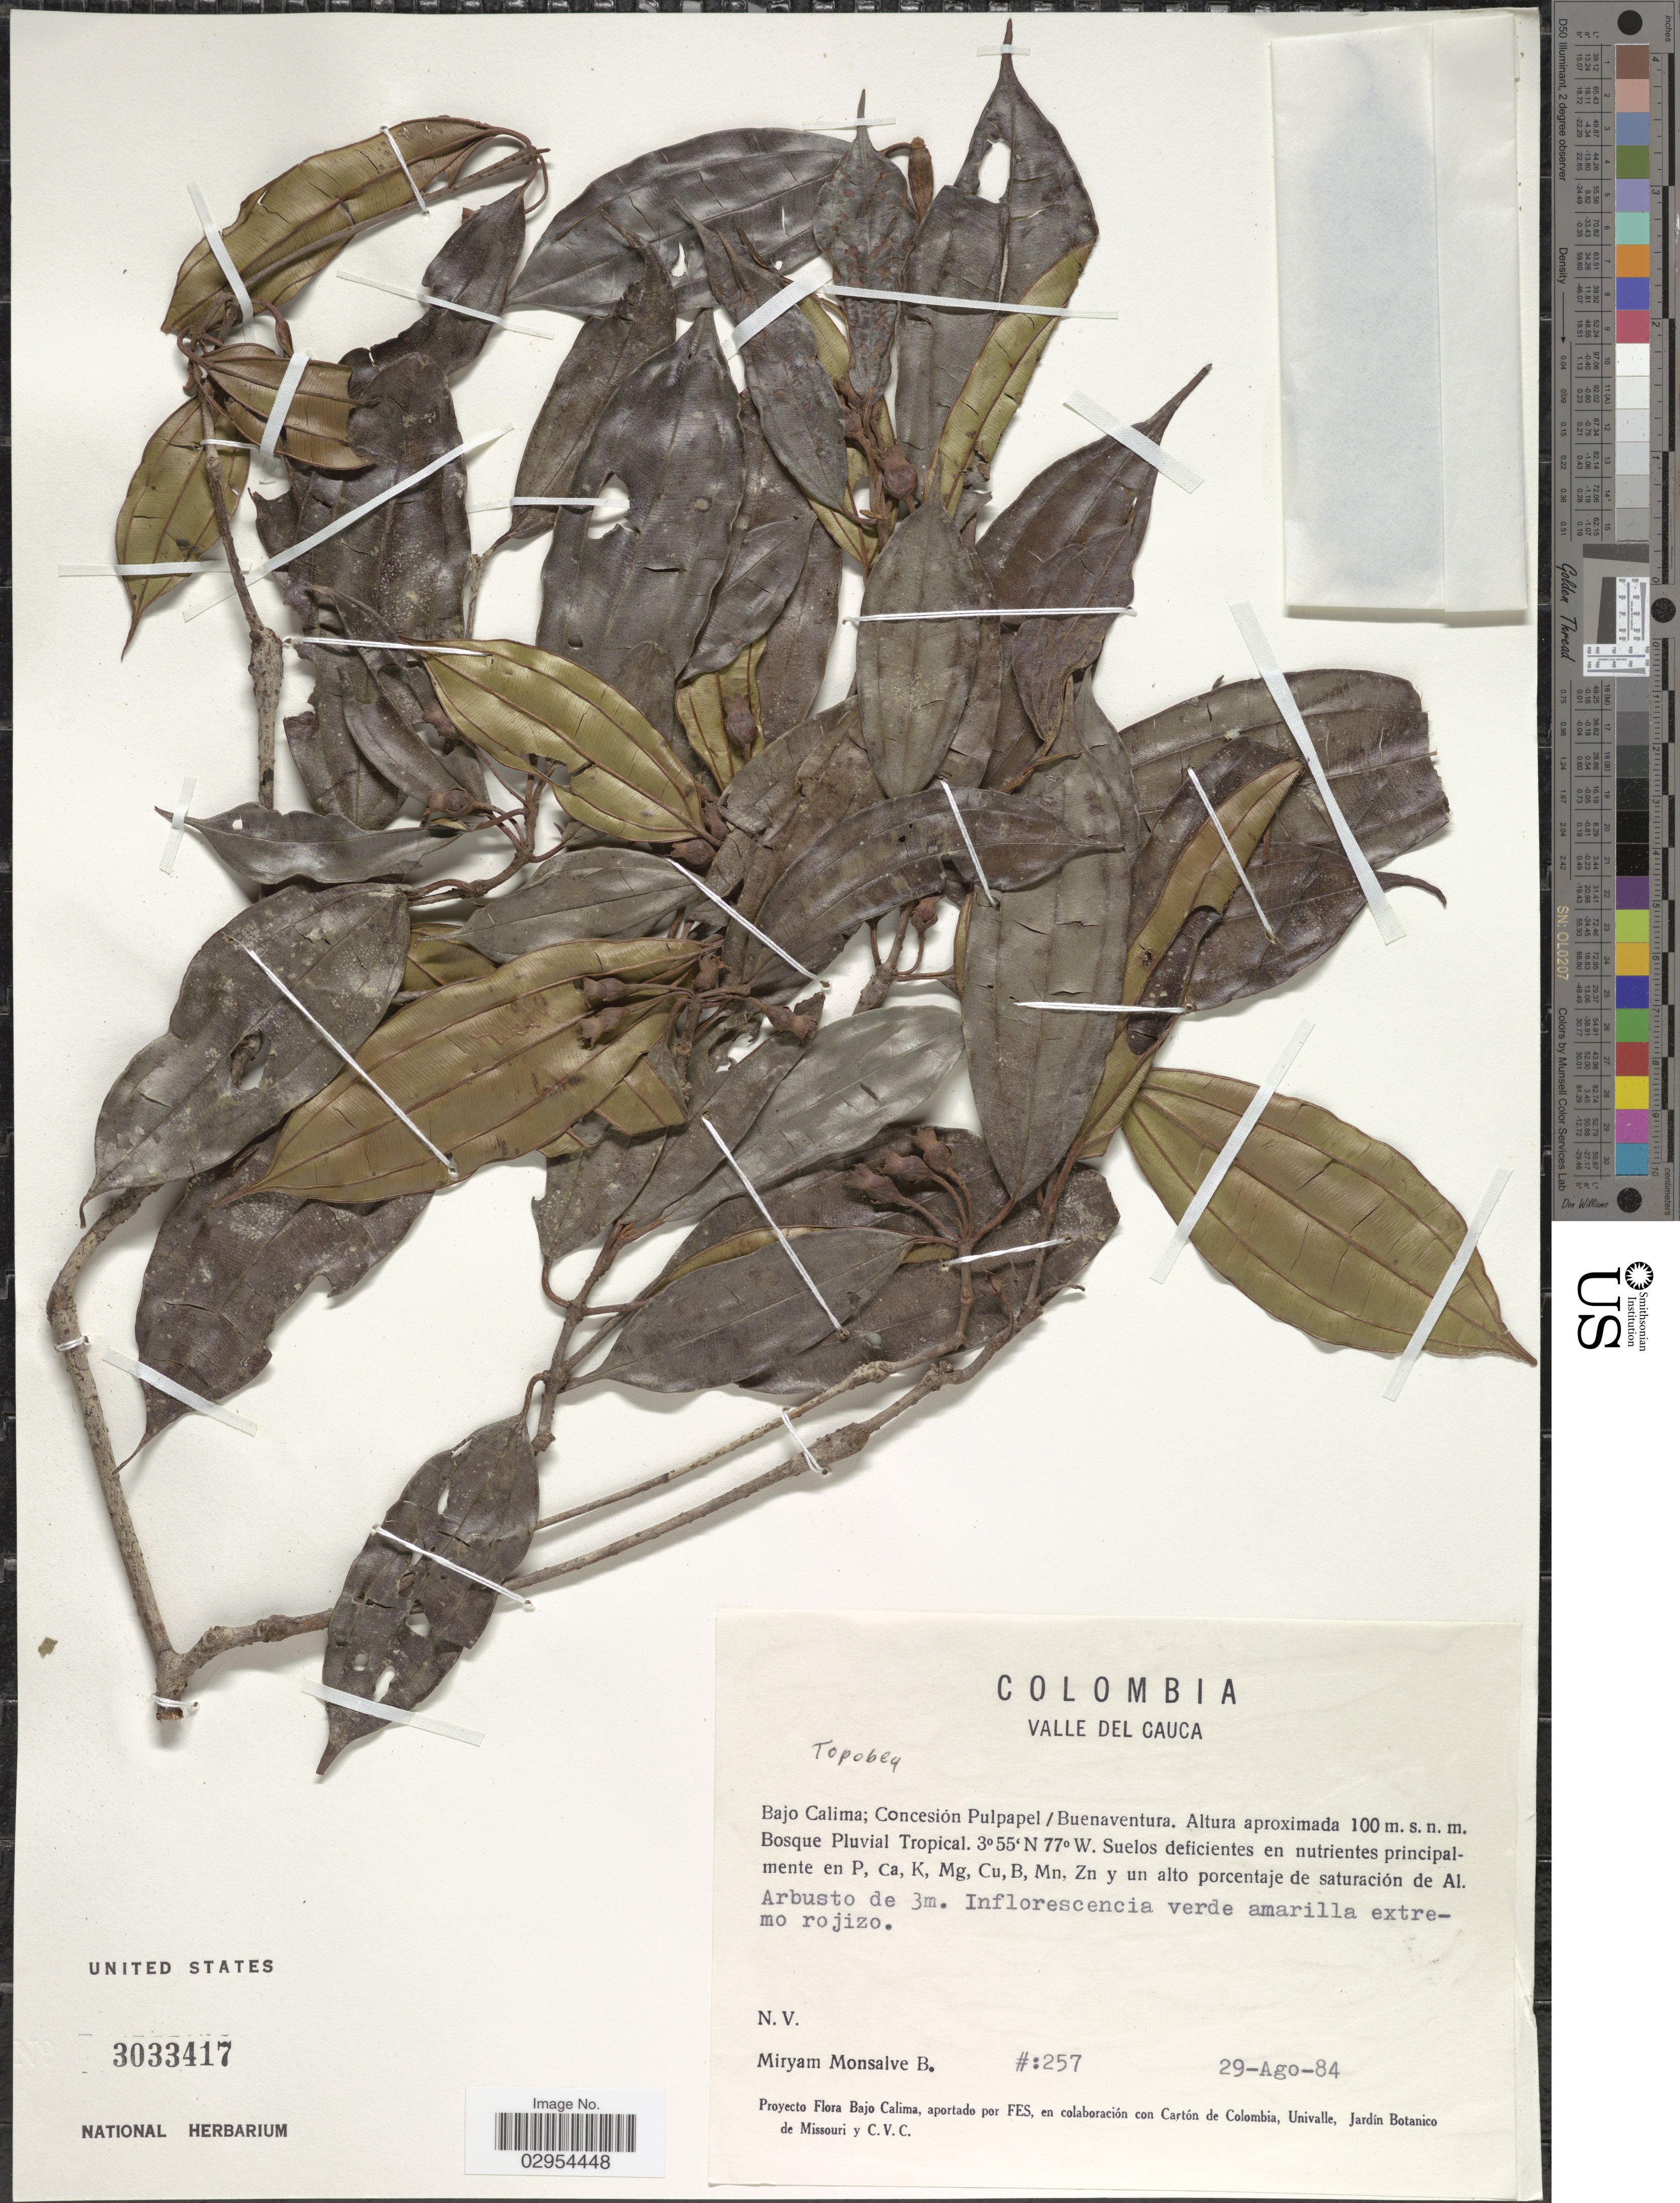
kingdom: Plantae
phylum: Tracheophyta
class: Magnoliopsida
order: Myrtales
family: Melastomataceae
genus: Topobea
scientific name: Topobea sp.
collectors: M. Monsalve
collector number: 257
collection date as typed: Transcribed d/m/y: 29/8/84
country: Colombia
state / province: Valle del Cauca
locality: Bajo Calima; Concesión Pulpapel/Buenaventura.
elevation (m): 100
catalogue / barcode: US 3033417